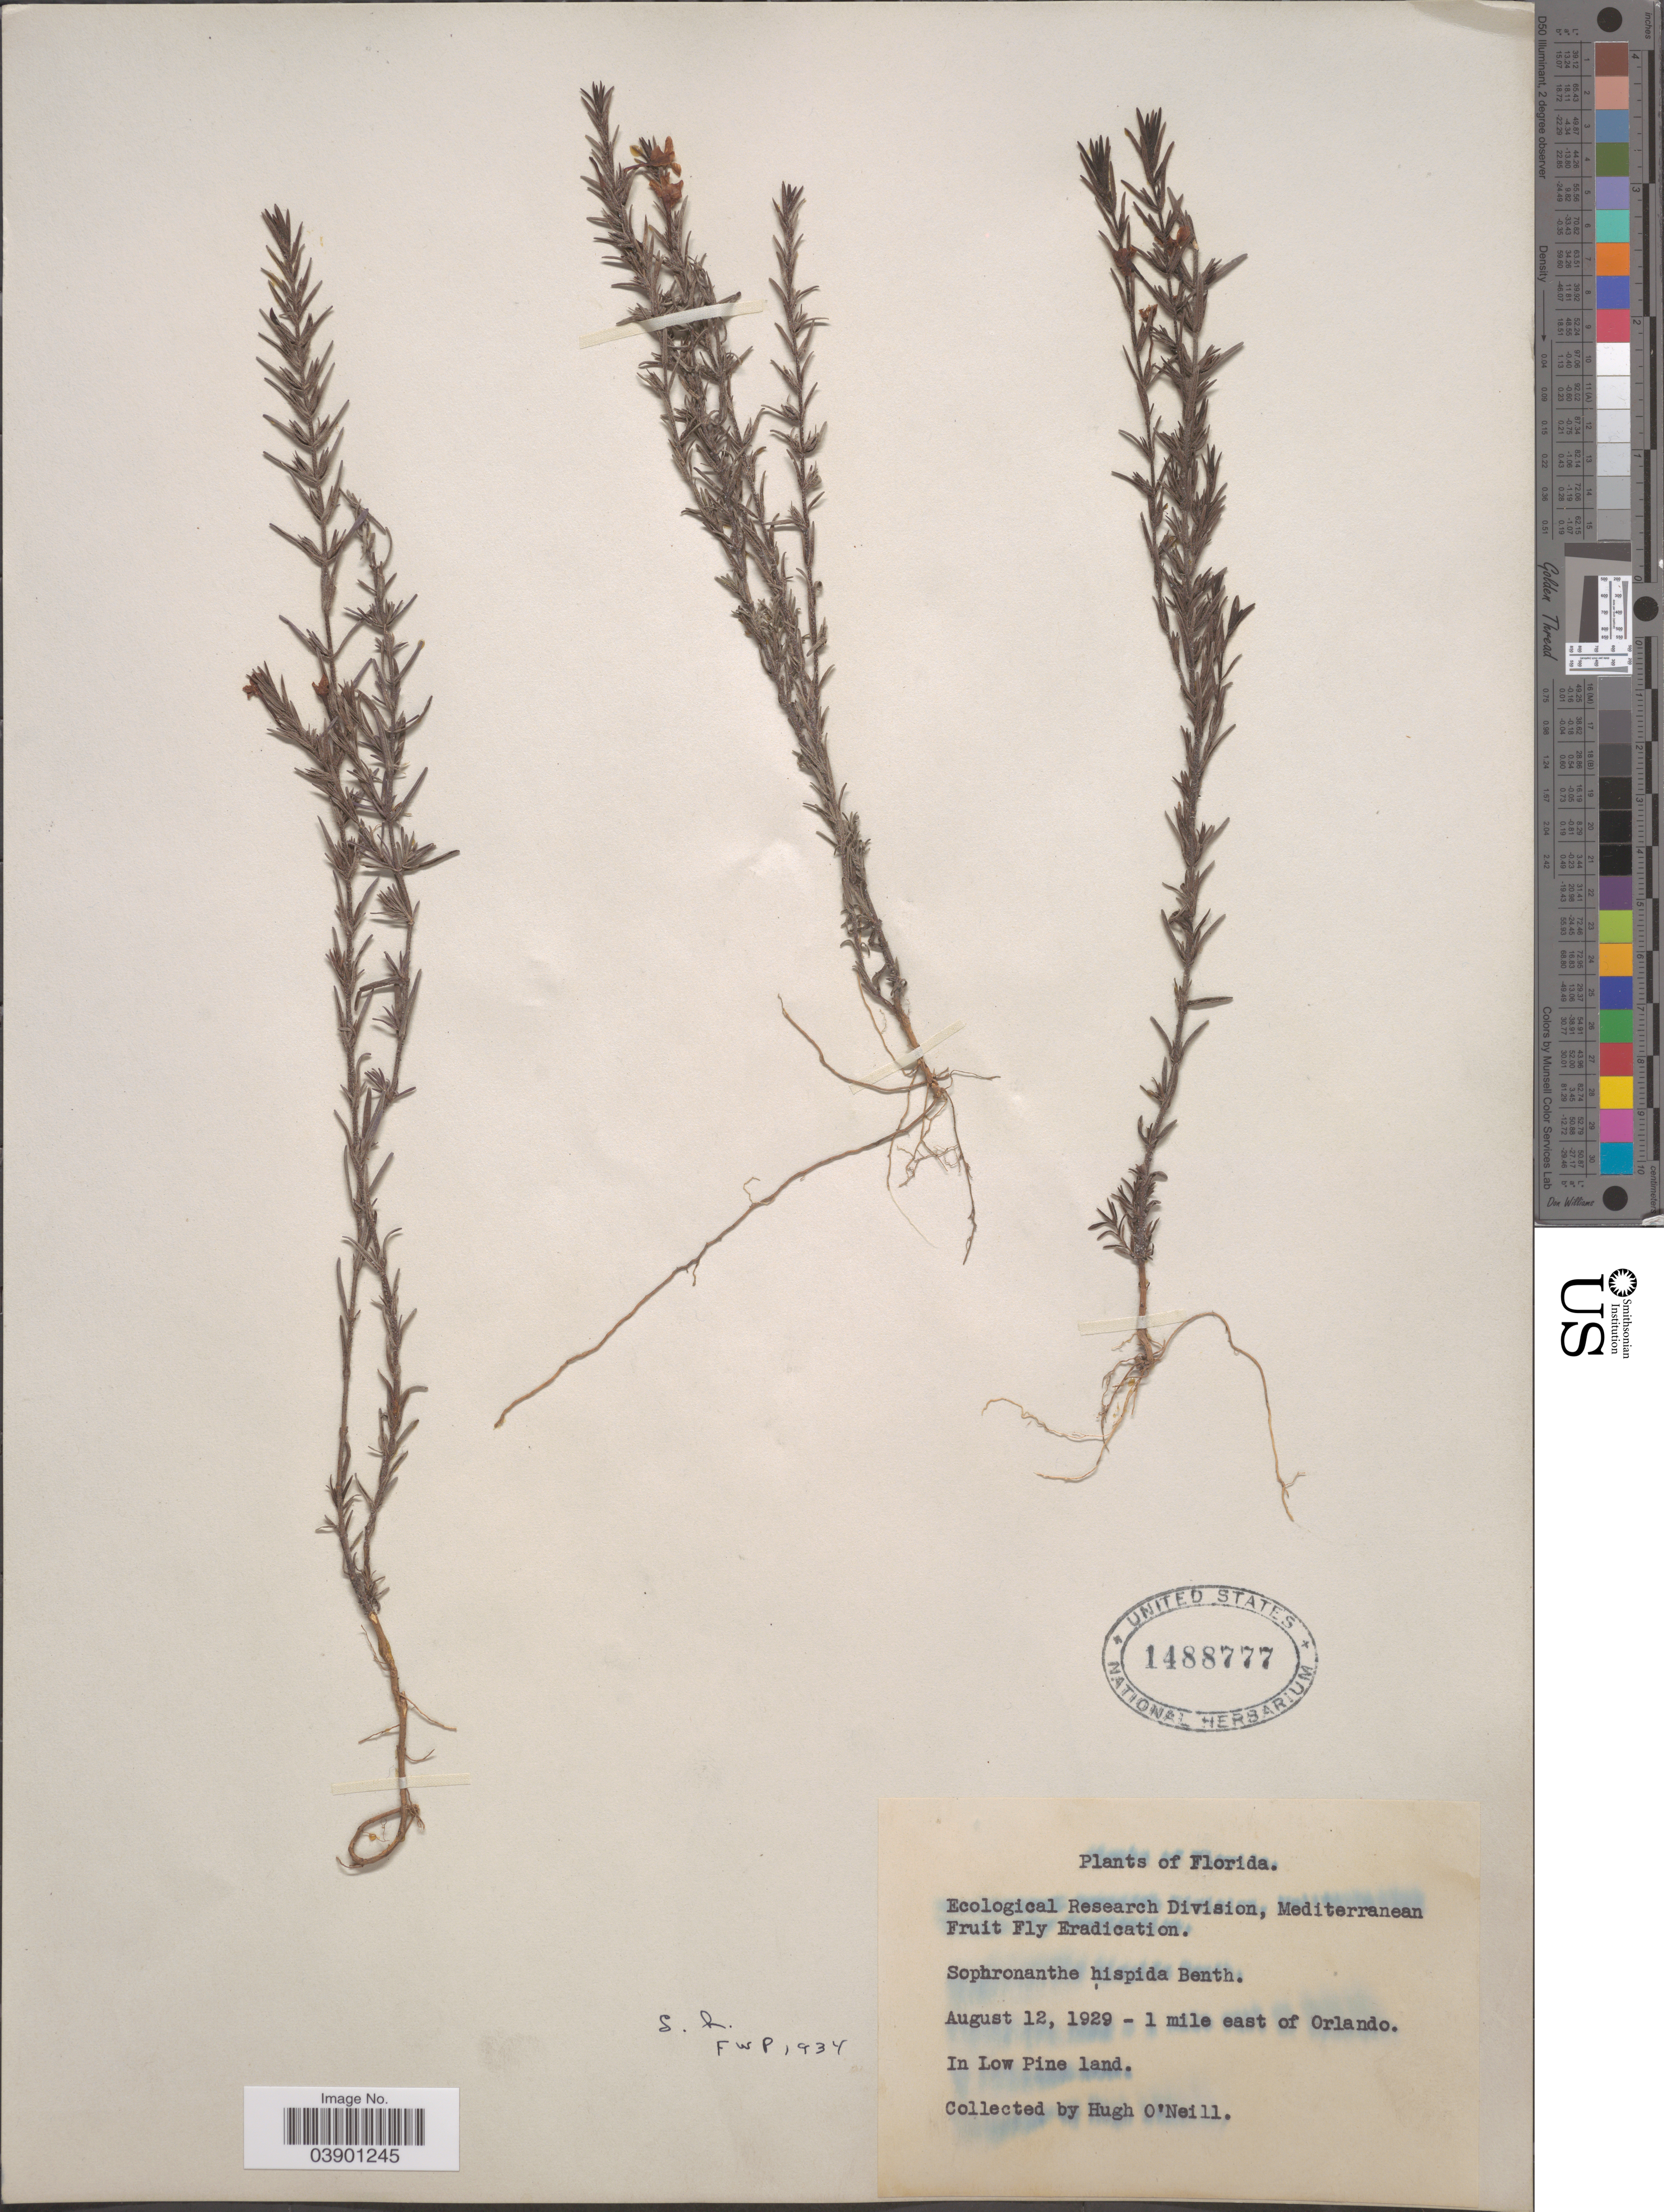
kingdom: Plantae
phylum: Tracheophyta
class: Magnoliopsida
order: Lamiales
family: Plantaginaceae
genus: Sophronanthe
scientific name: Sophronanthe hispida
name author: Benth. ex Lindl.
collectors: H. O'Neill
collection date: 1929-08-12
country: United States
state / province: Florida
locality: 1 mile east of Orlando.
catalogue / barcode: US 1488777